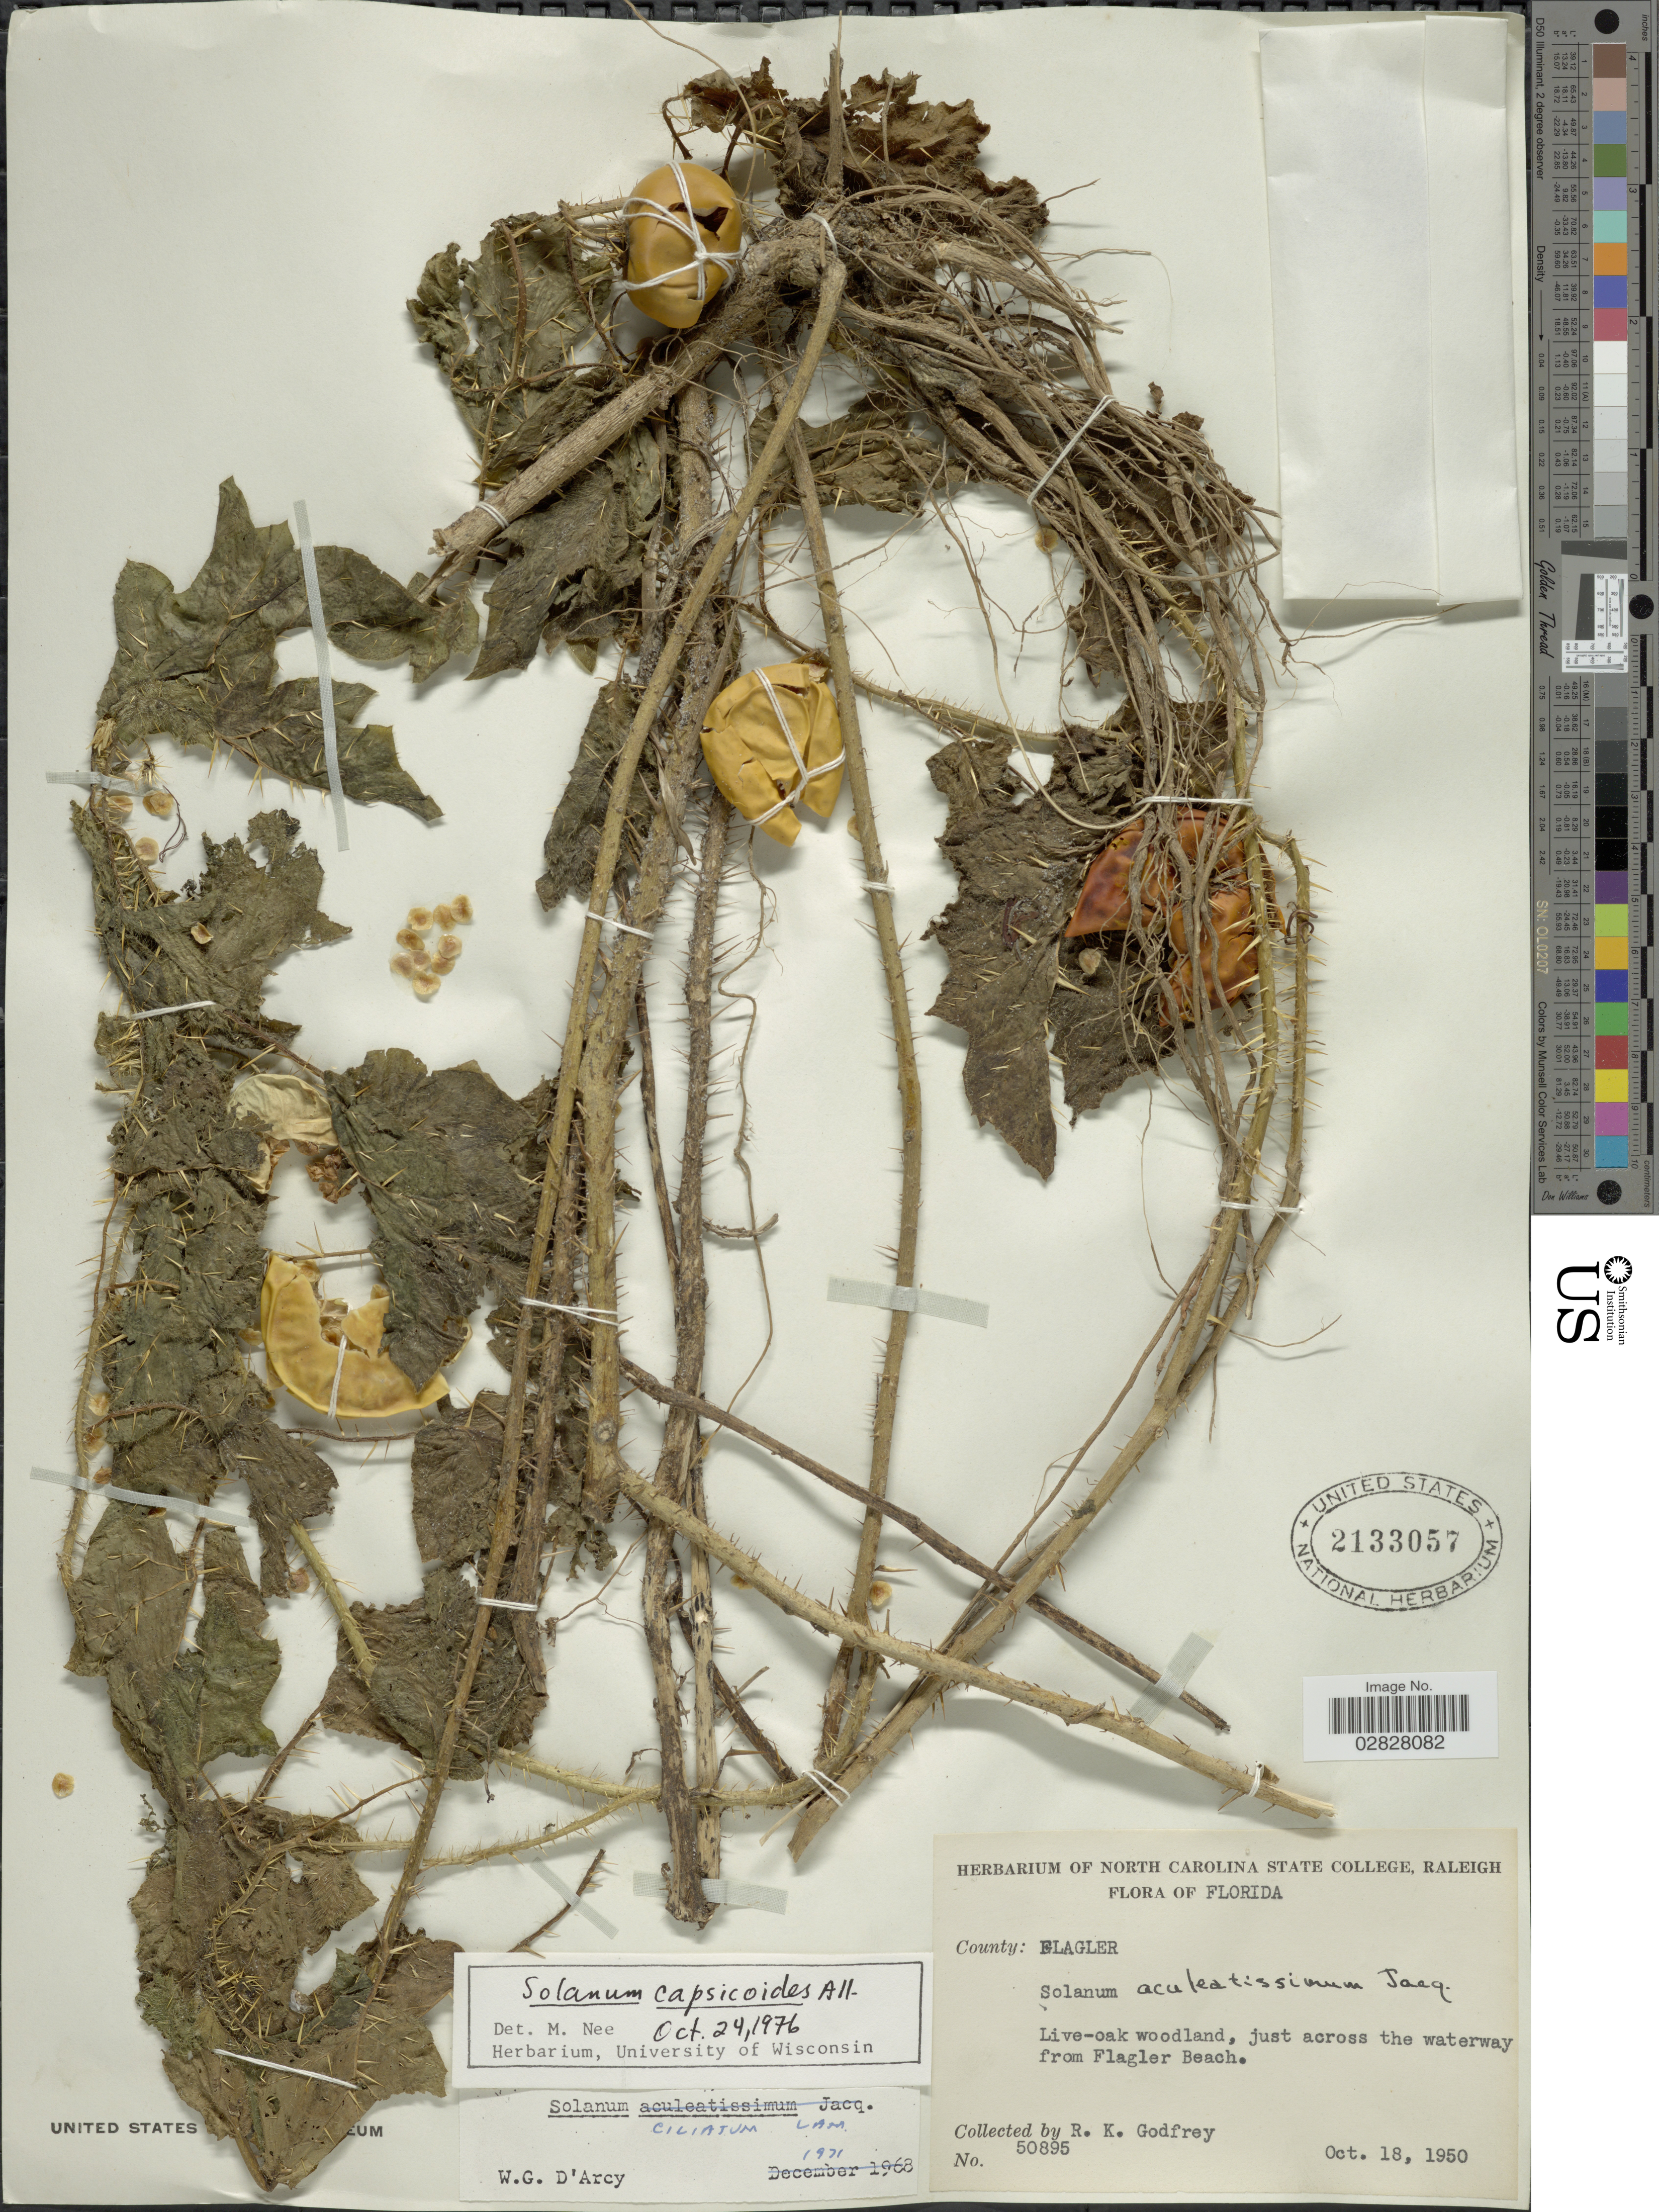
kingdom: Plantae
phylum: Tracheophyta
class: Magnoliopsida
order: Solanales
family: Solanaceae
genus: Solanum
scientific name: Solanum capsicoides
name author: All.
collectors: R. K. Godfrey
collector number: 50895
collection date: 1950-10-18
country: United States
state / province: Florida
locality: County: Flagler. Live-oak woodland, just across the waterway from Flagler Beach.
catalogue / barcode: US 2133057